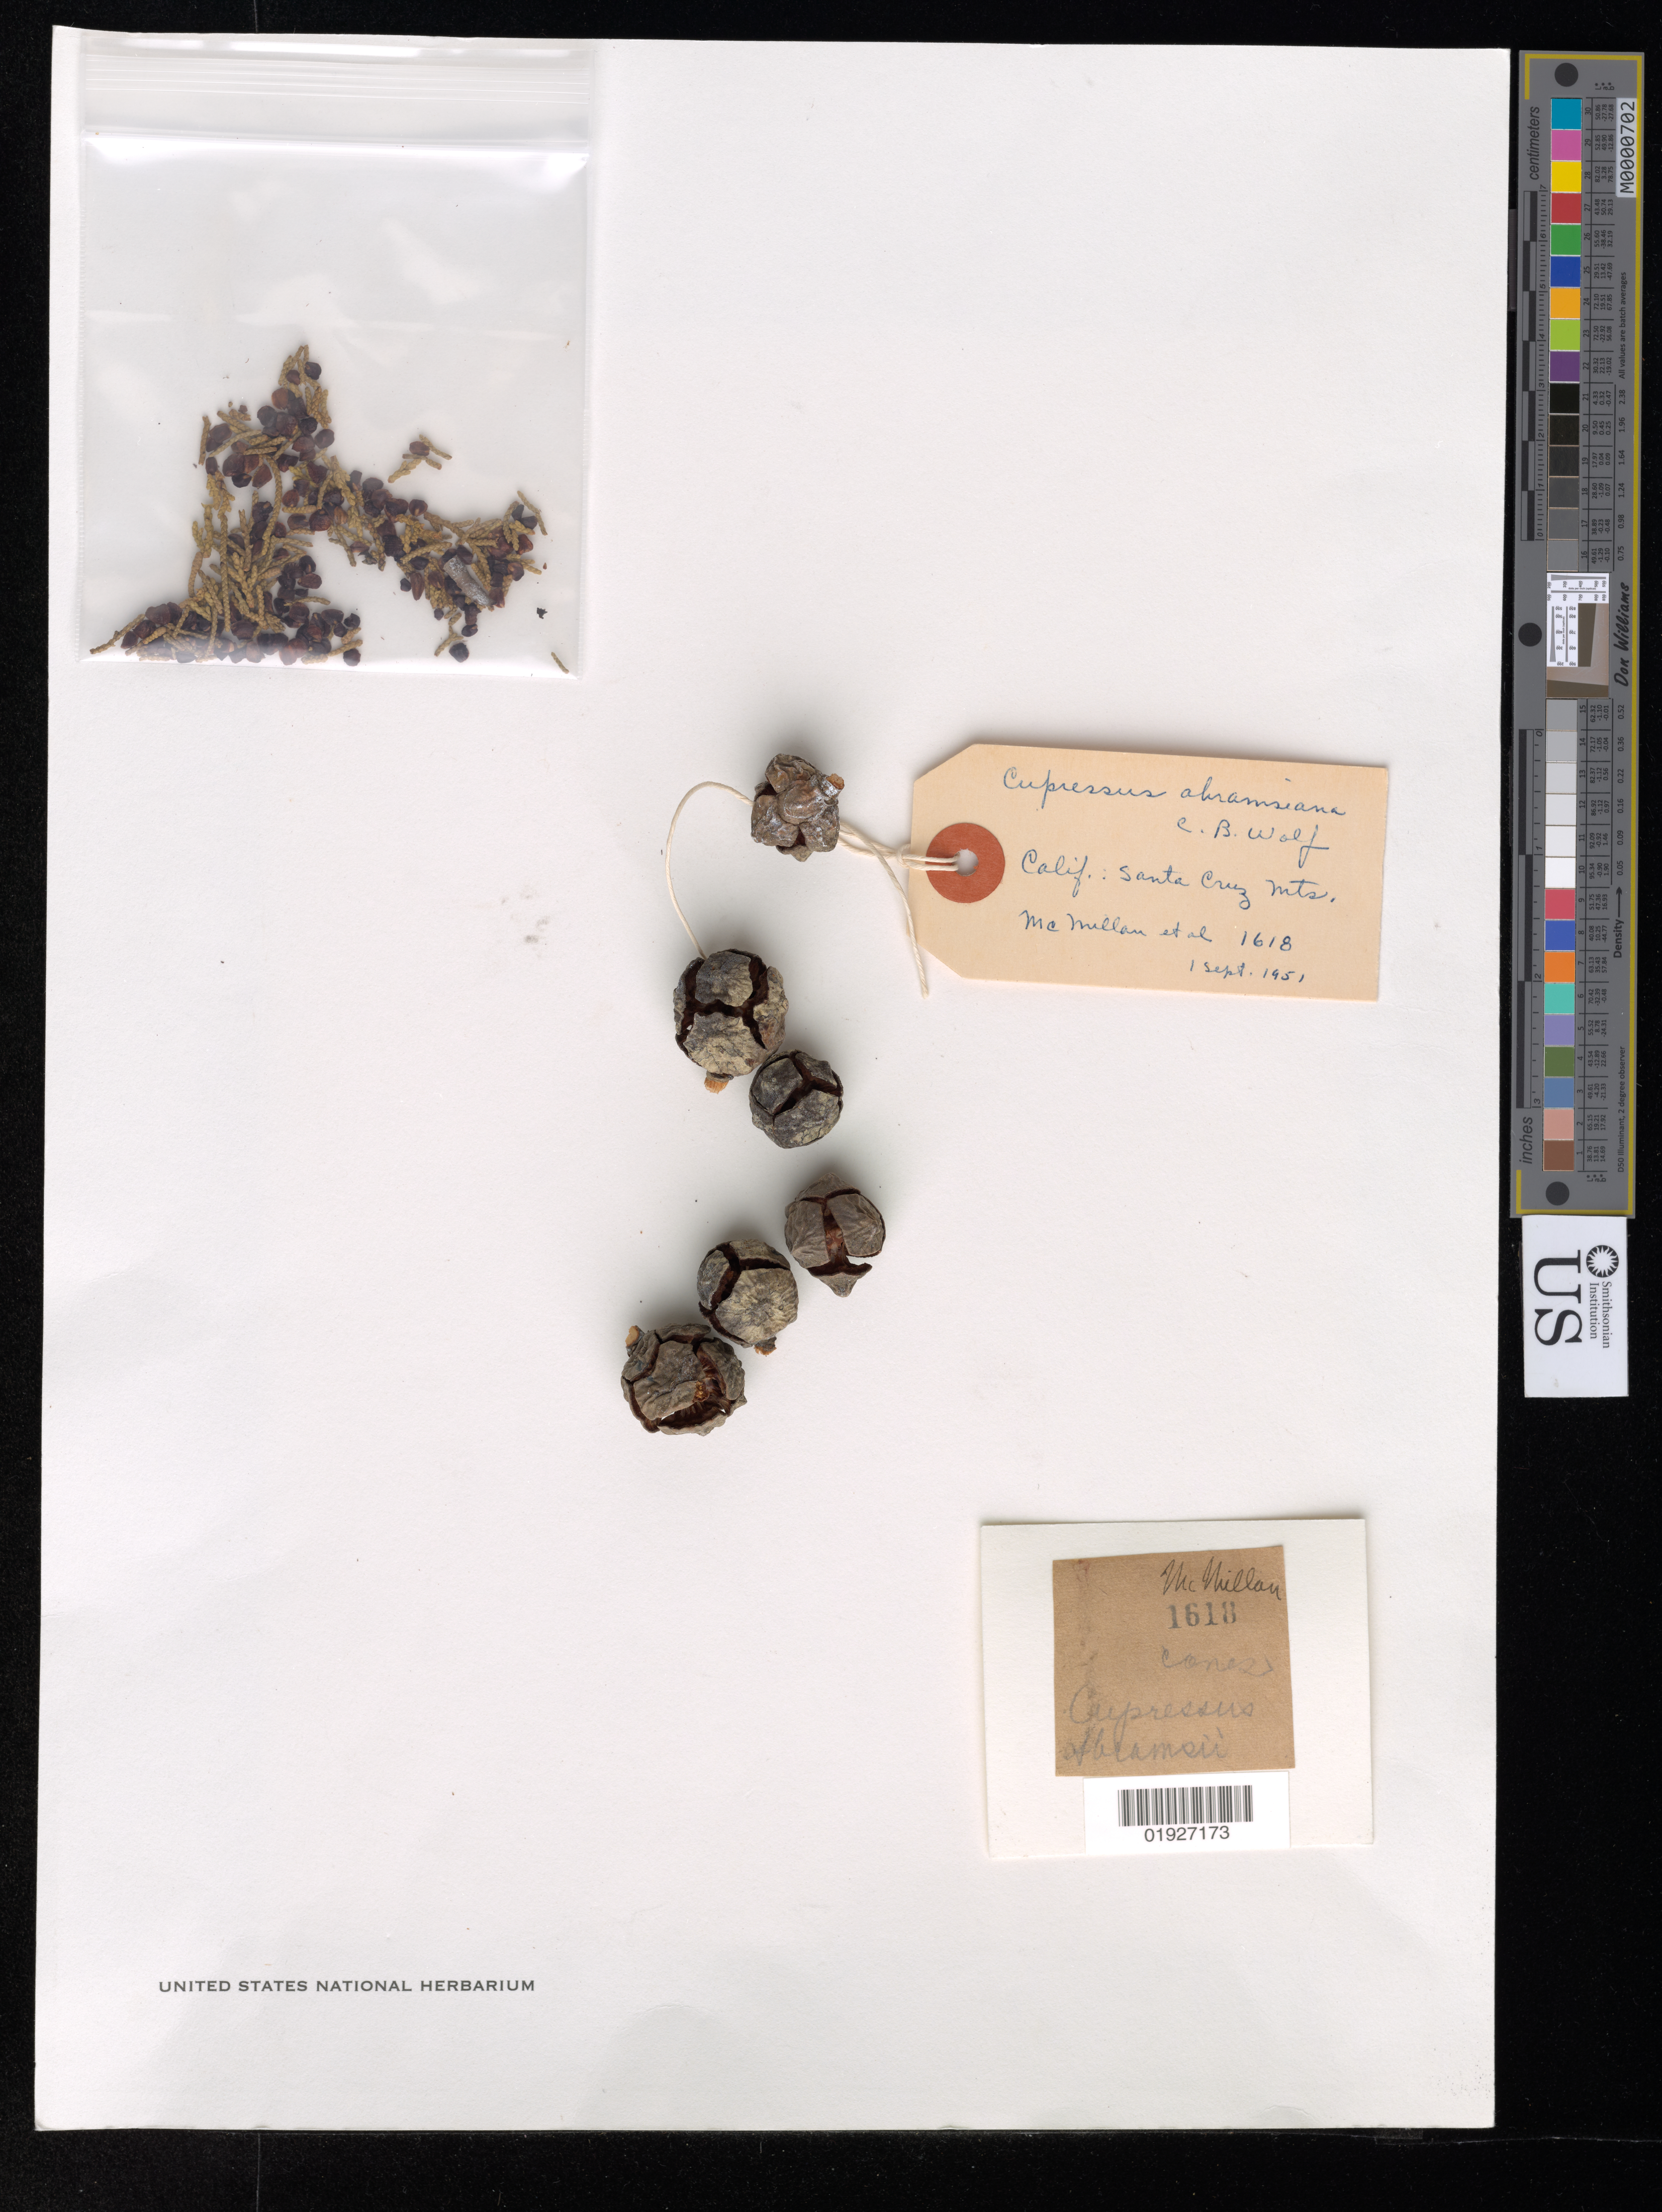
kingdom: Plantae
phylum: Tracheophyta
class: Pinopsida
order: Pinales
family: Cupressaceae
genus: Hesperocyparis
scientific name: Hesperocyparis goveniana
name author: (Gordon) Bartel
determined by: (US) Smithsonian Institution - National Museum of Natural History - Department of Botany (UNITED STATES)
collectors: C. McMillan, P. D. McMillan, R. Bacigalupi, L. R. Heckard & H. Dutton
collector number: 1618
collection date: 1951-09-01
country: United States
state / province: California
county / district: Santa Cruz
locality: Bonny Doon, Santa Cruz Mountains, Santa Cruz County